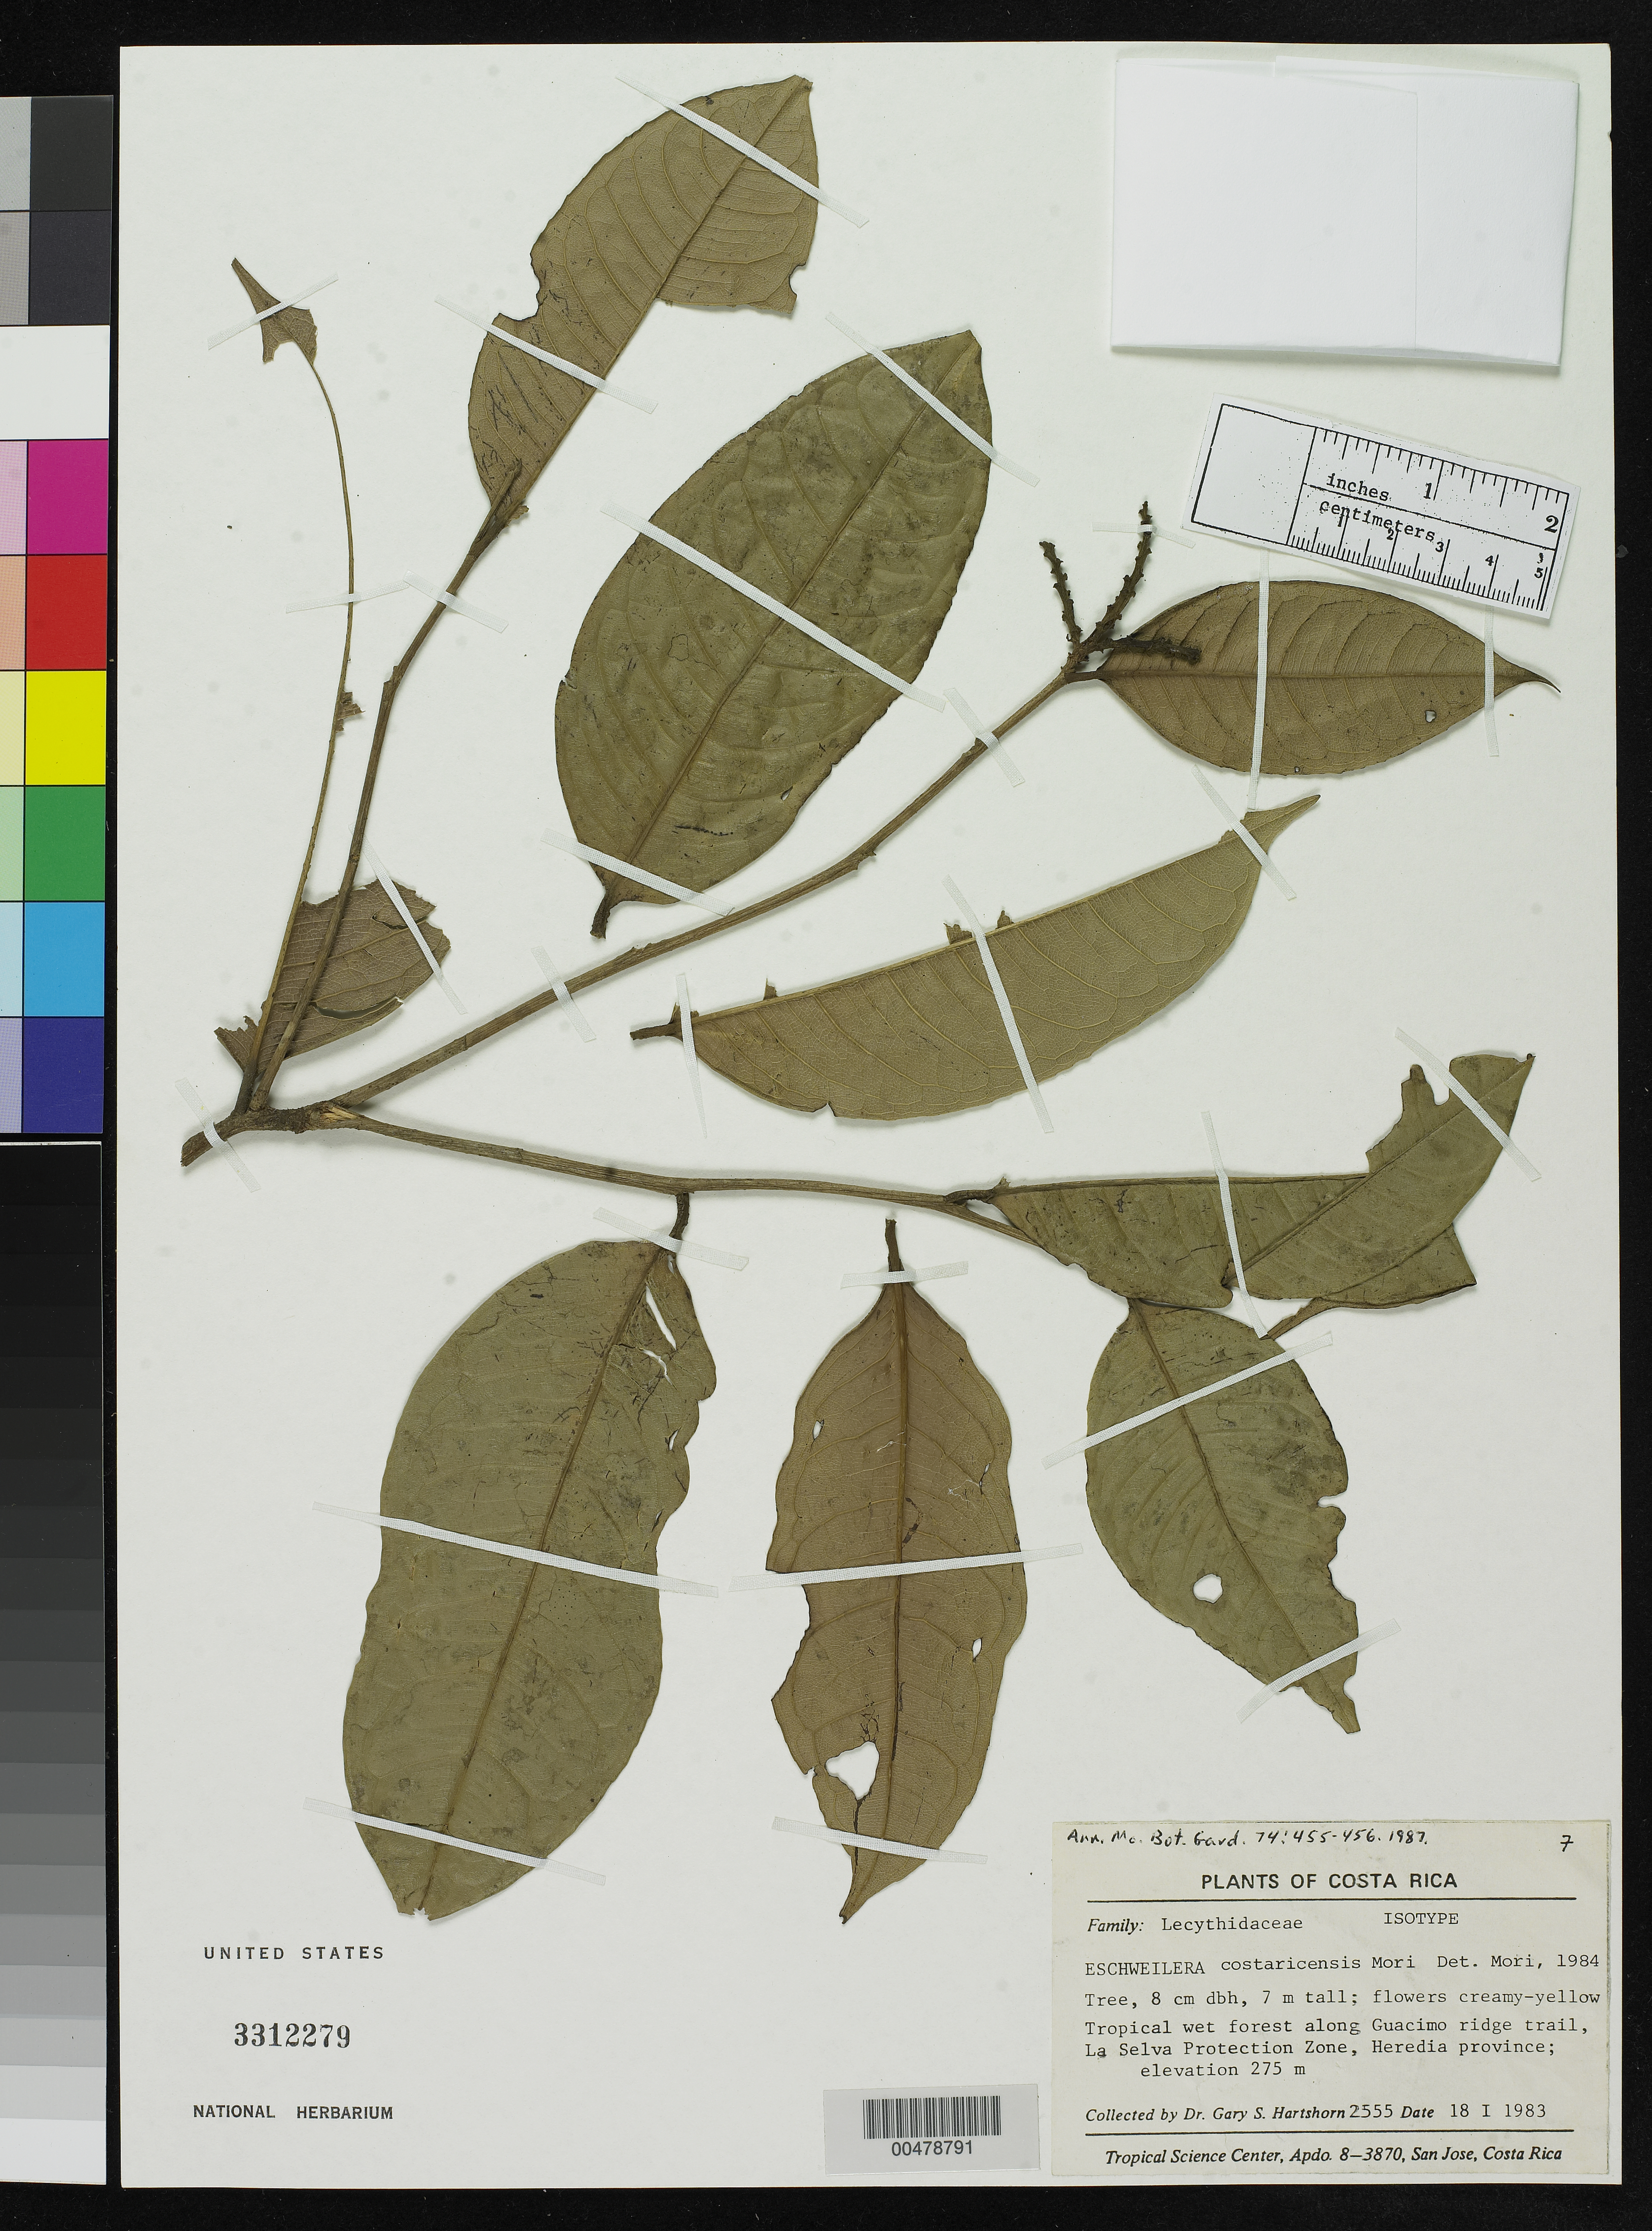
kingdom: Plantae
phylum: Tracheophyta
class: Magnoliopsida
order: Ericales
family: Lecythidaceae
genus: Eschweilera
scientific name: Eschweilera costaricensis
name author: S.A. Mori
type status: Isotype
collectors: G. Hartshorn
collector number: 2555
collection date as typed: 18 Jan 1983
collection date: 1983-01-18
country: Costa Rica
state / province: Heredia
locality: La Selva Protection Zone, along Guicimo Trail.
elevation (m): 275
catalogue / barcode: US 3312279